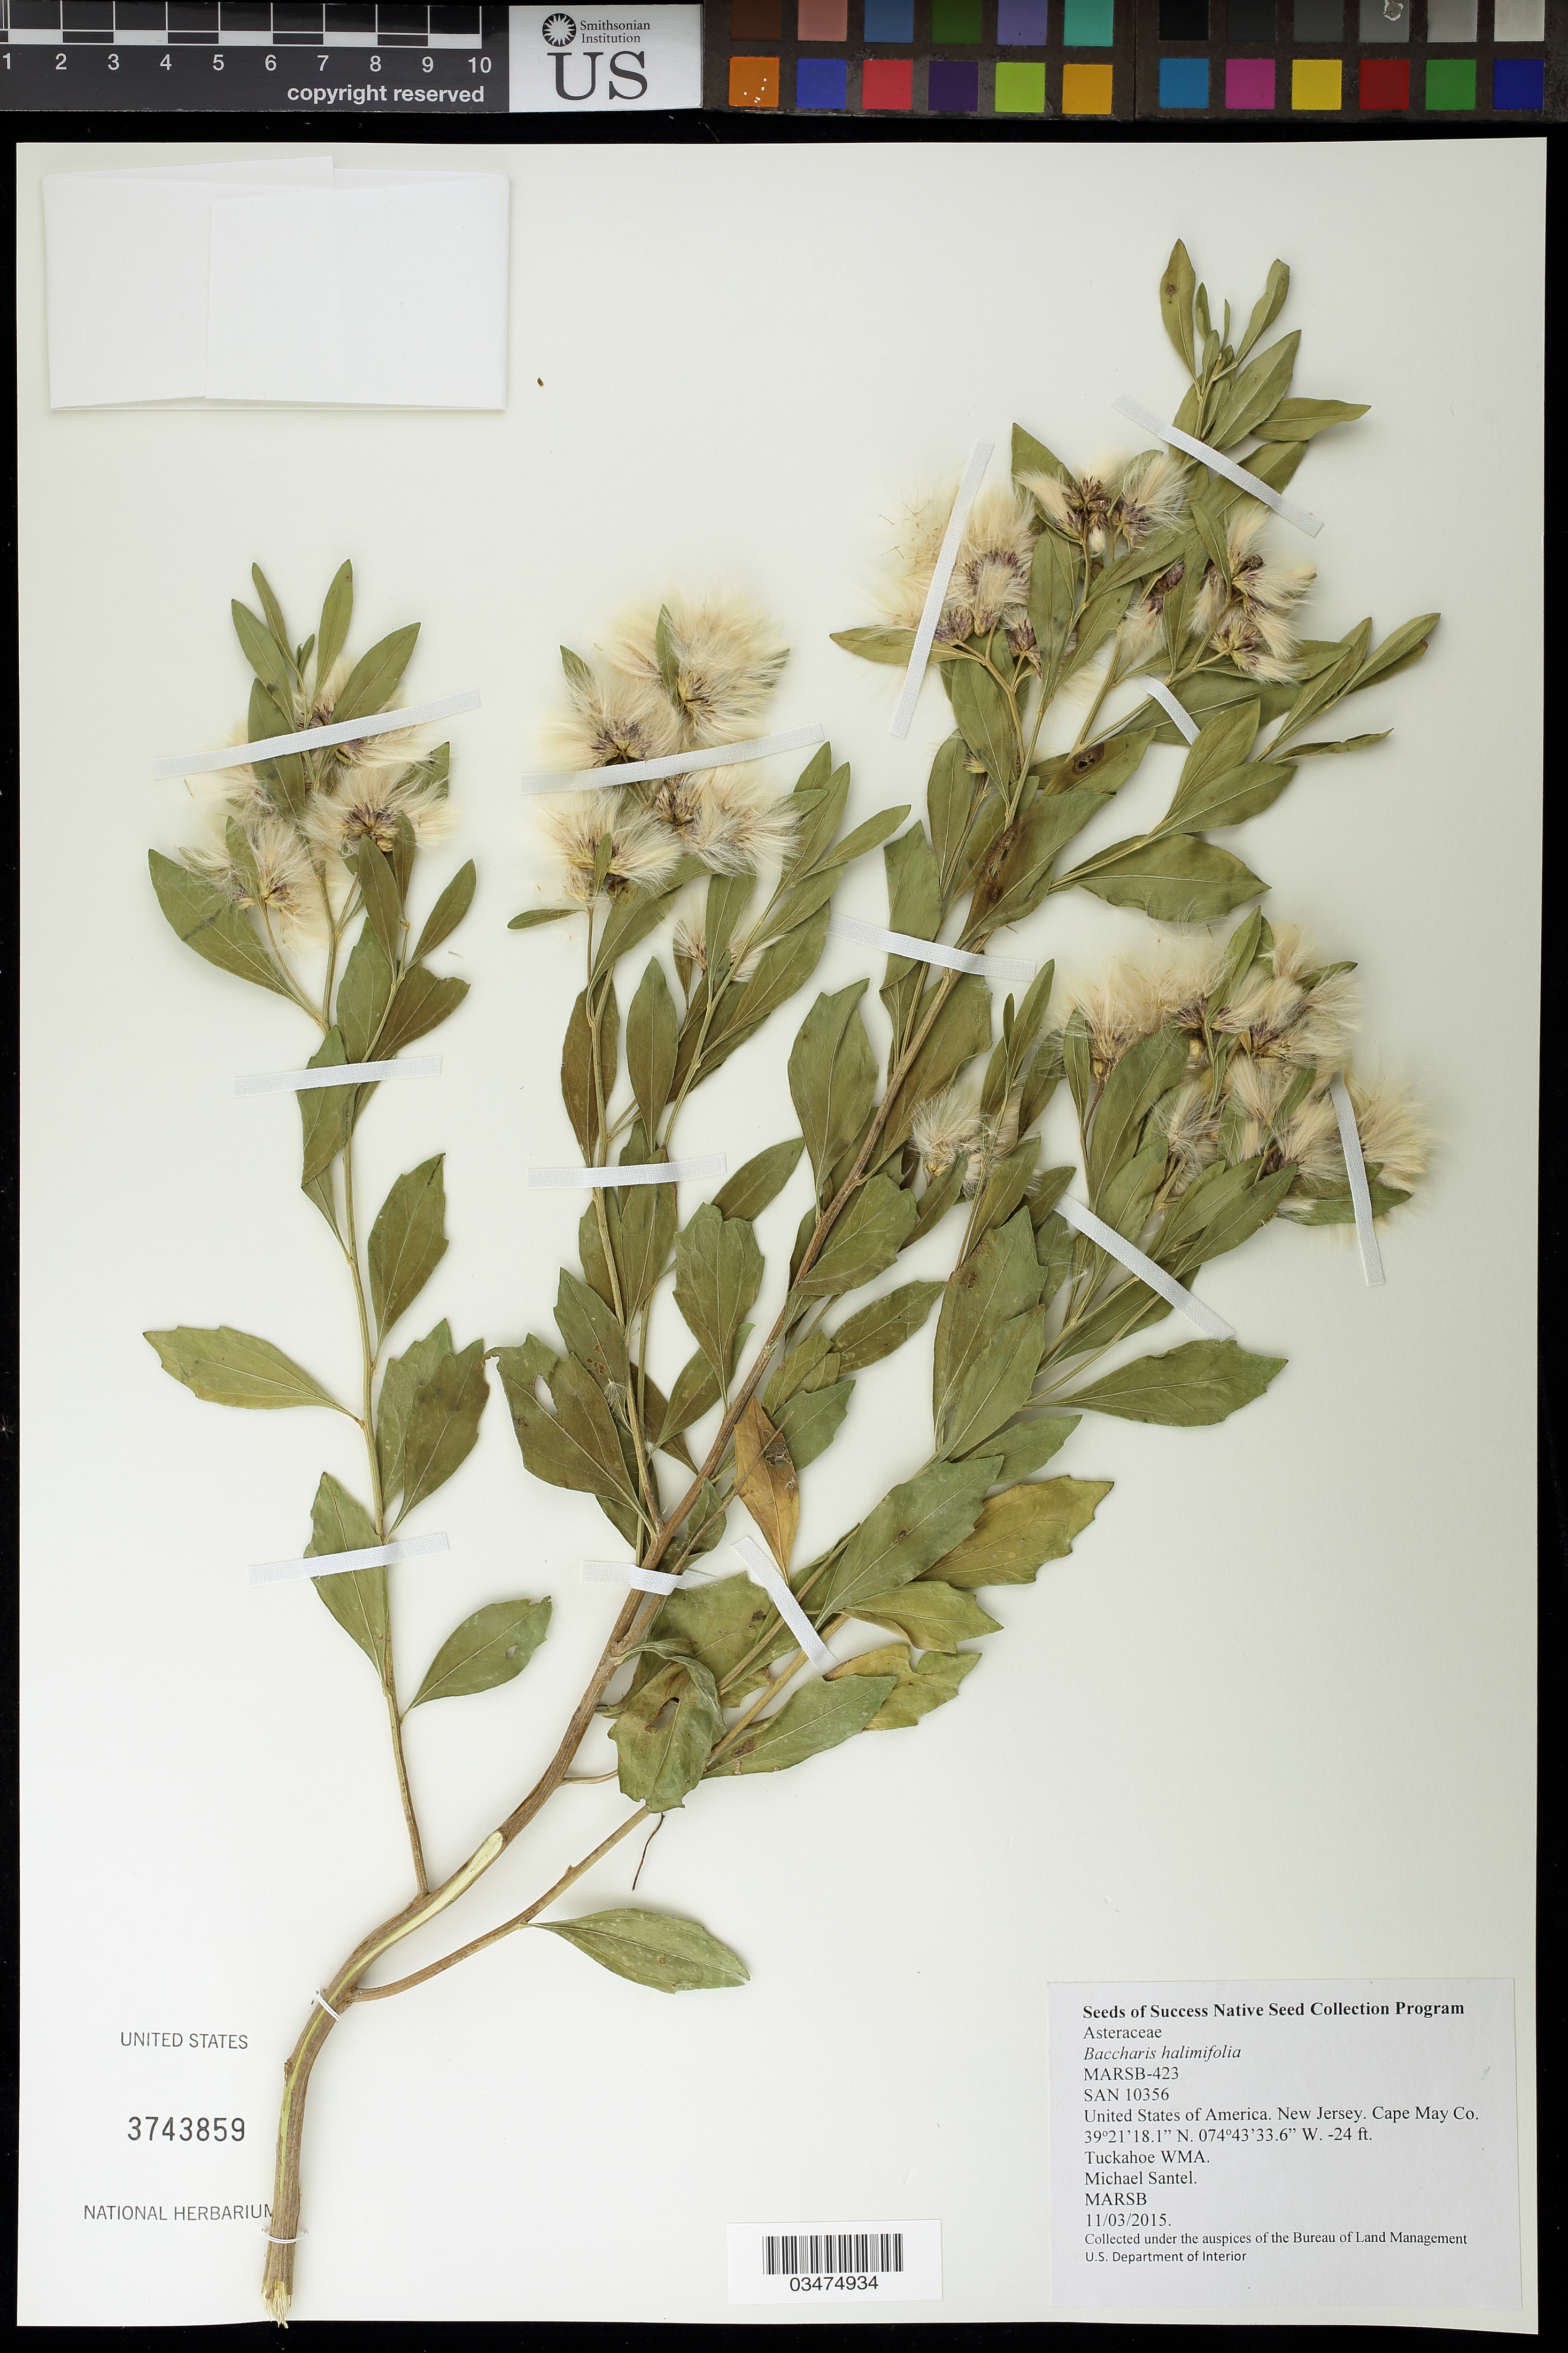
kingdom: Plantae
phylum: Tracheophyta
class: Magnoliopsida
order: Asterales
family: Asteraceae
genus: Baccharis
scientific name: Baccharis halimifolia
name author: L.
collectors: M. Santel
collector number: MARSB-423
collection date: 2015-11-03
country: United States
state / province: New Jersey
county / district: Atlantic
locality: Tuckahoe Wildlife Management Area, Roadside of berms surrounding lake & saltmarsh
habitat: Edge of salt marsh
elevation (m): -7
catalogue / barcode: US 3743859